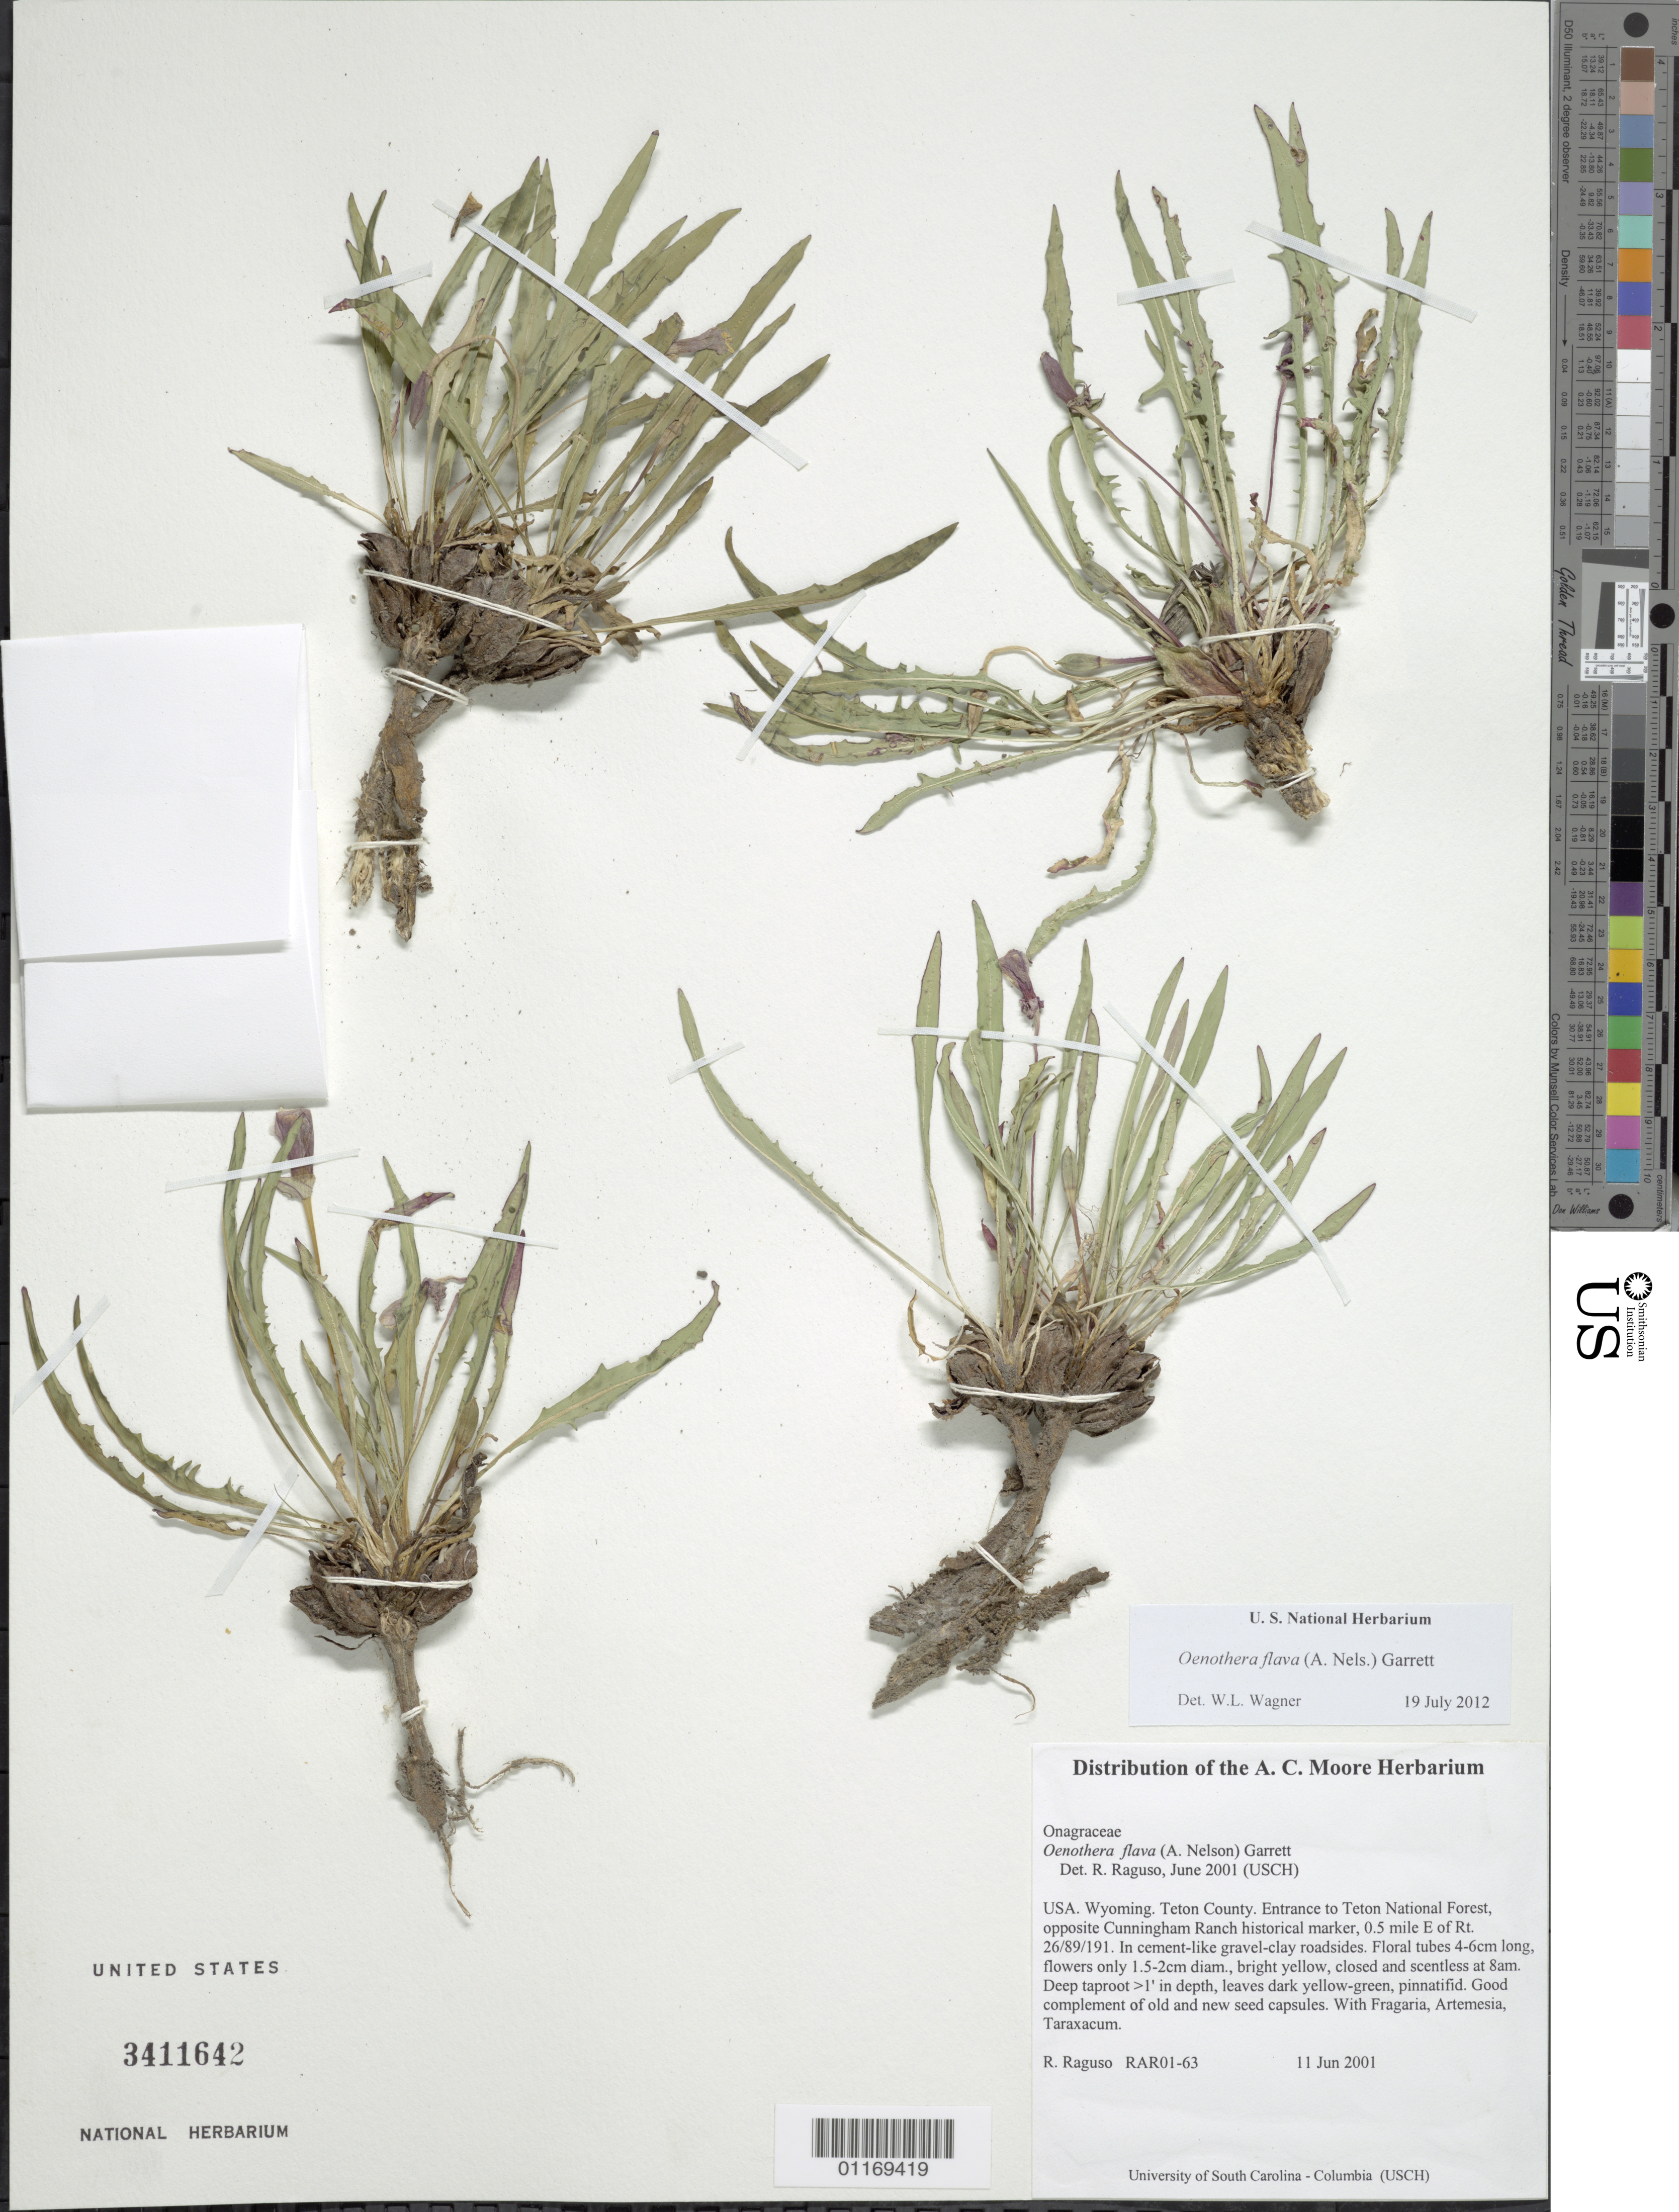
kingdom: Plantae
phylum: Tracheophyta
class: Magnoliopsida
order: Myrtales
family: Onagraceae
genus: Oenothera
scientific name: Oenothera flava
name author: (A. Nelson) Garrett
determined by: Raguso, Robert A.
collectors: R. Raguso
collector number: RAR01-63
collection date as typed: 11 Jun 2001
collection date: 2001-06-11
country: United States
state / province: Wyoming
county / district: Teton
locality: Entrance to Teton National Forest, opposite Cunningham Ranch historical marker, 0.5 mile E of Rt. 26/89/191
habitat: In cement-like gravel-clay roadsides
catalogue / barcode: US 3411642